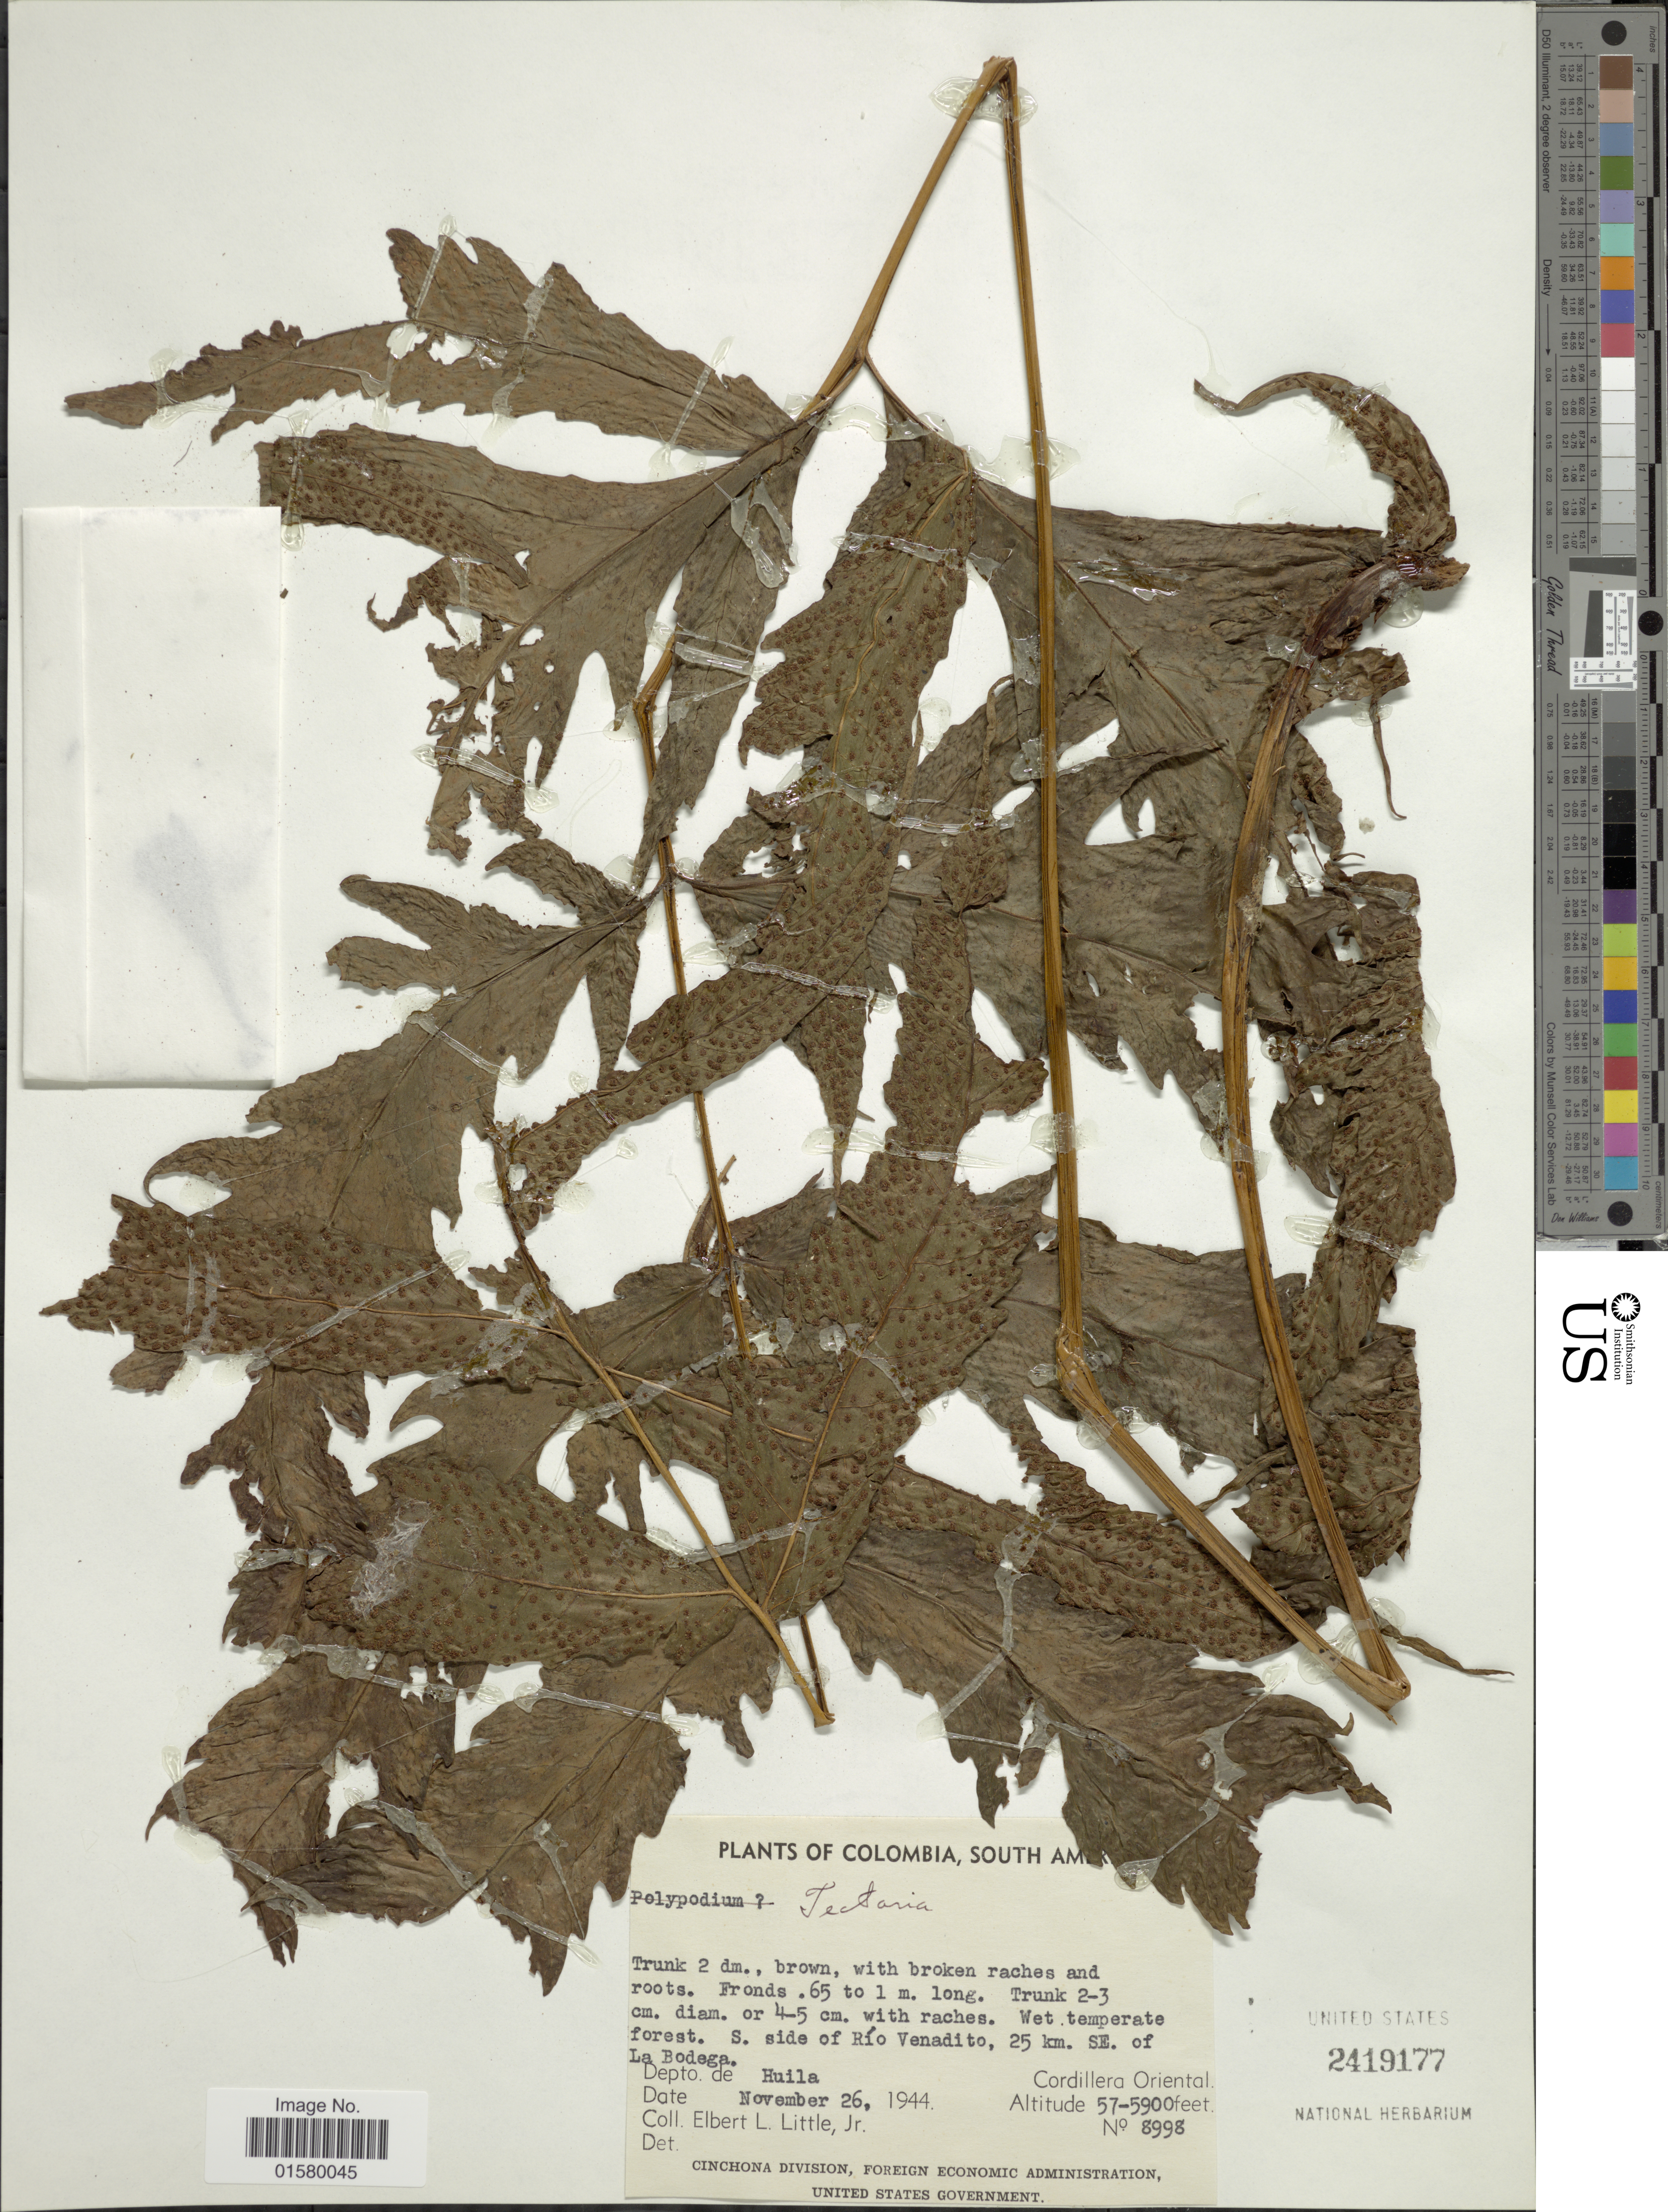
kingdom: Plantae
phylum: Tracheophyta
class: Polypodiopsida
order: Polypodiales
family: Tectariaceae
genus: Tectaria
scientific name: Tectaria sp.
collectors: E. L. Little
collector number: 8998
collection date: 1944-11-26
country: Colombia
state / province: Huila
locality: S. side of Rio Venadito, 25 km SE. of la Bodega, Depto de Huila, Cordillera Oriental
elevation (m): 1737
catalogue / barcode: US 2419177